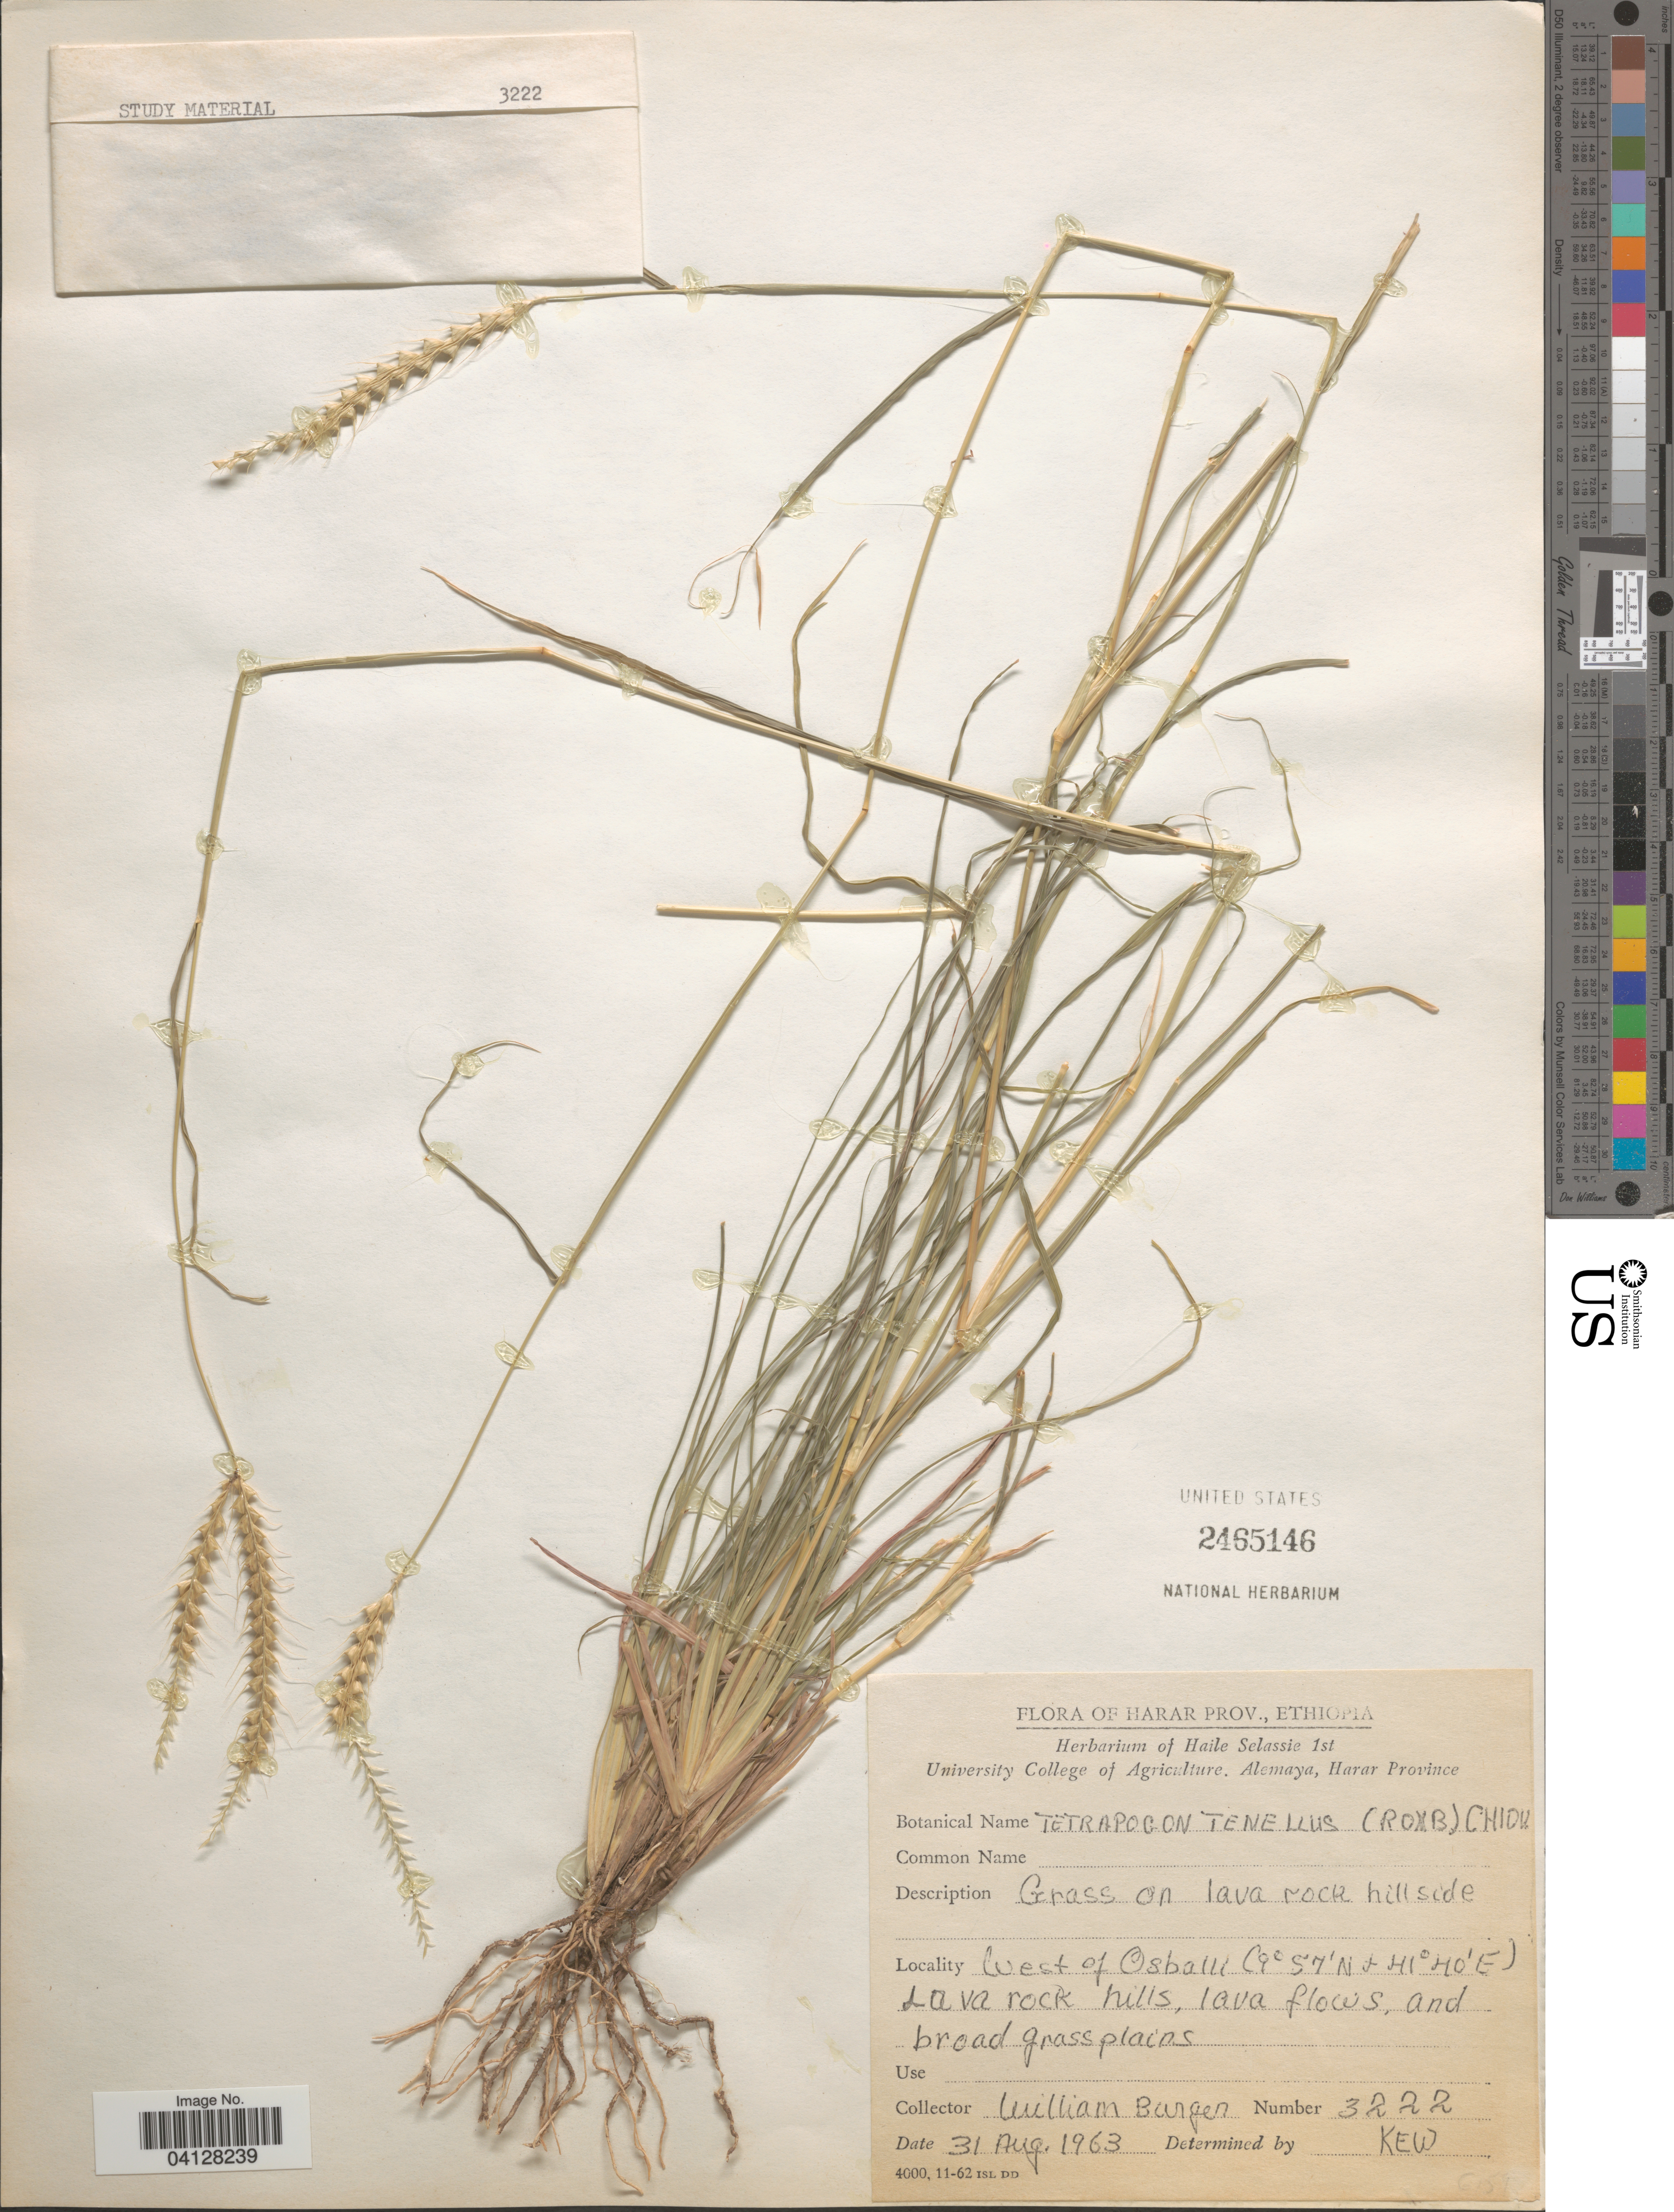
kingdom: Plantae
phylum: Tracheophyta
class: Liliopsida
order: Poales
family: Poaceae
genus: Tetrapogon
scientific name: Tetrapogon tenellus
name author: (J. Koenig ex Roxb.) Chiov.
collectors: W. Burger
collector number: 3222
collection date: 1963-08-31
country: Ethiopia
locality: Harrar Prov. West of Osballl.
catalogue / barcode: US 2465146